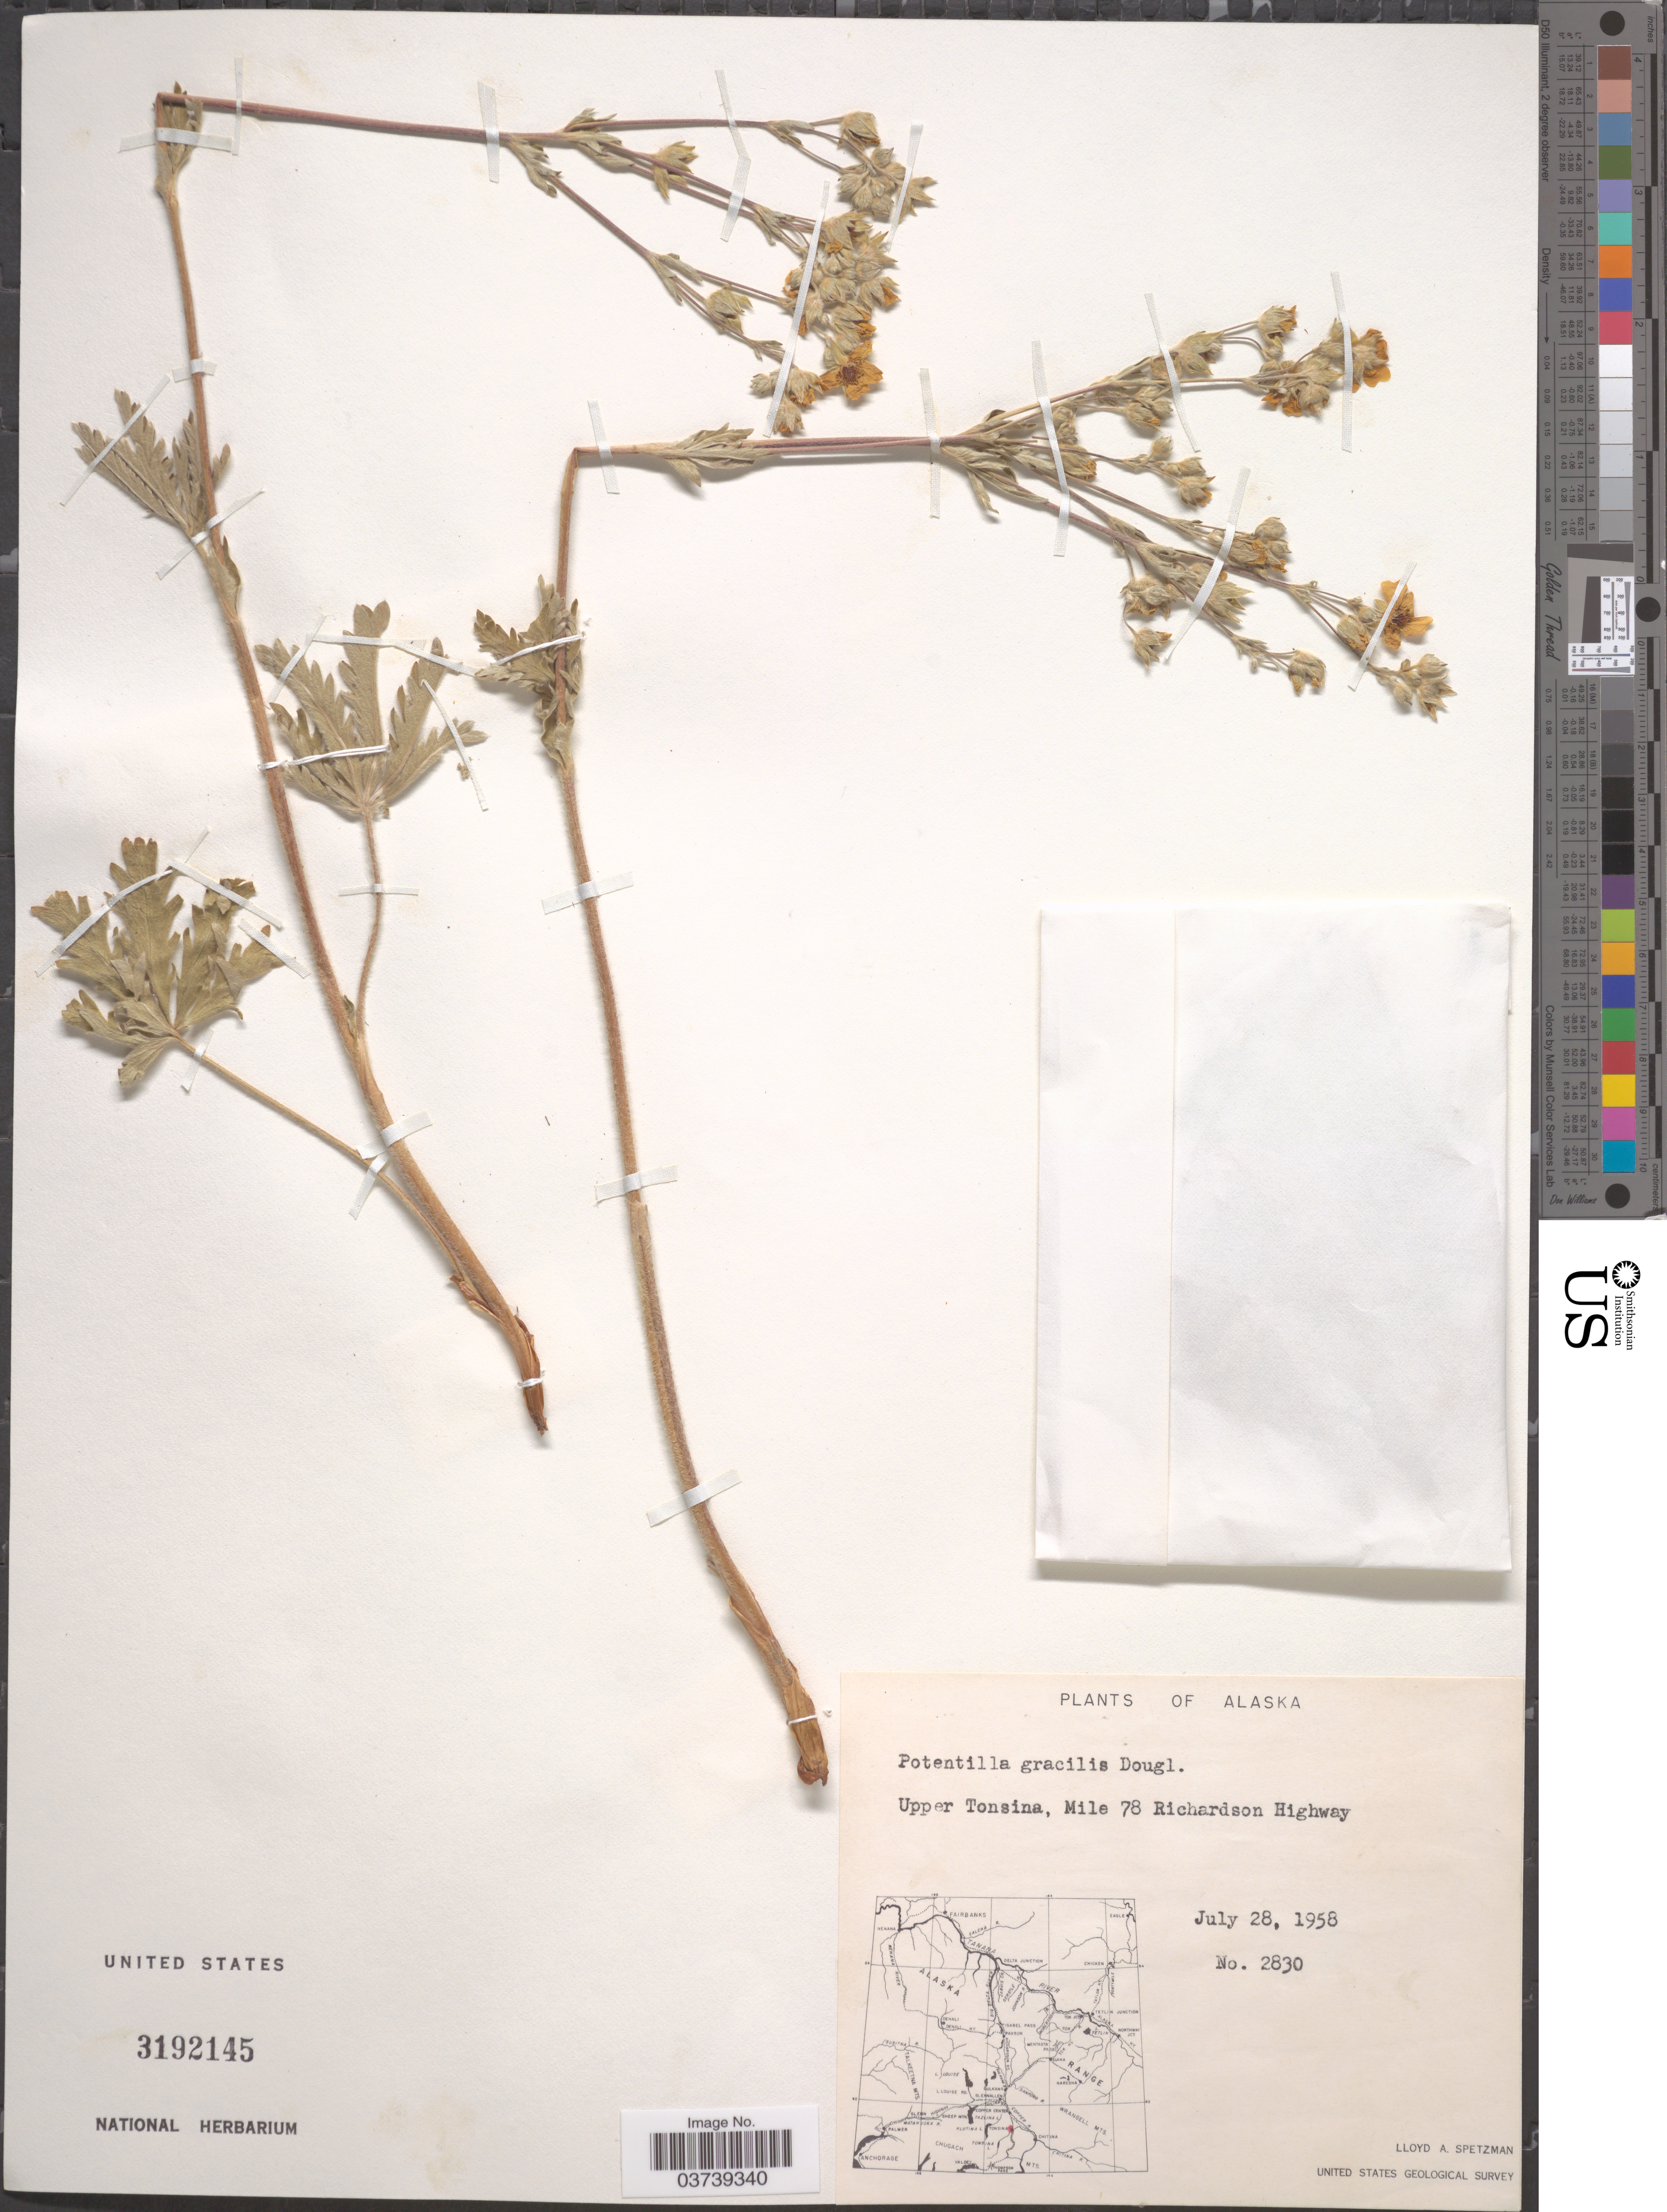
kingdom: Plantae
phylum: Tracheophyta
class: Magnoliopsida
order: Rosales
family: Rosaceae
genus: Potentilla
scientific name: Potentilla gracilis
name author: Douglas ex Hook.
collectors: L. Spetzman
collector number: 2830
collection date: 1958-07-28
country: United States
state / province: Alaska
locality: Upper Tonsina, Mile 78 Richardson Highway.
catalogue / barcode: US 3192145